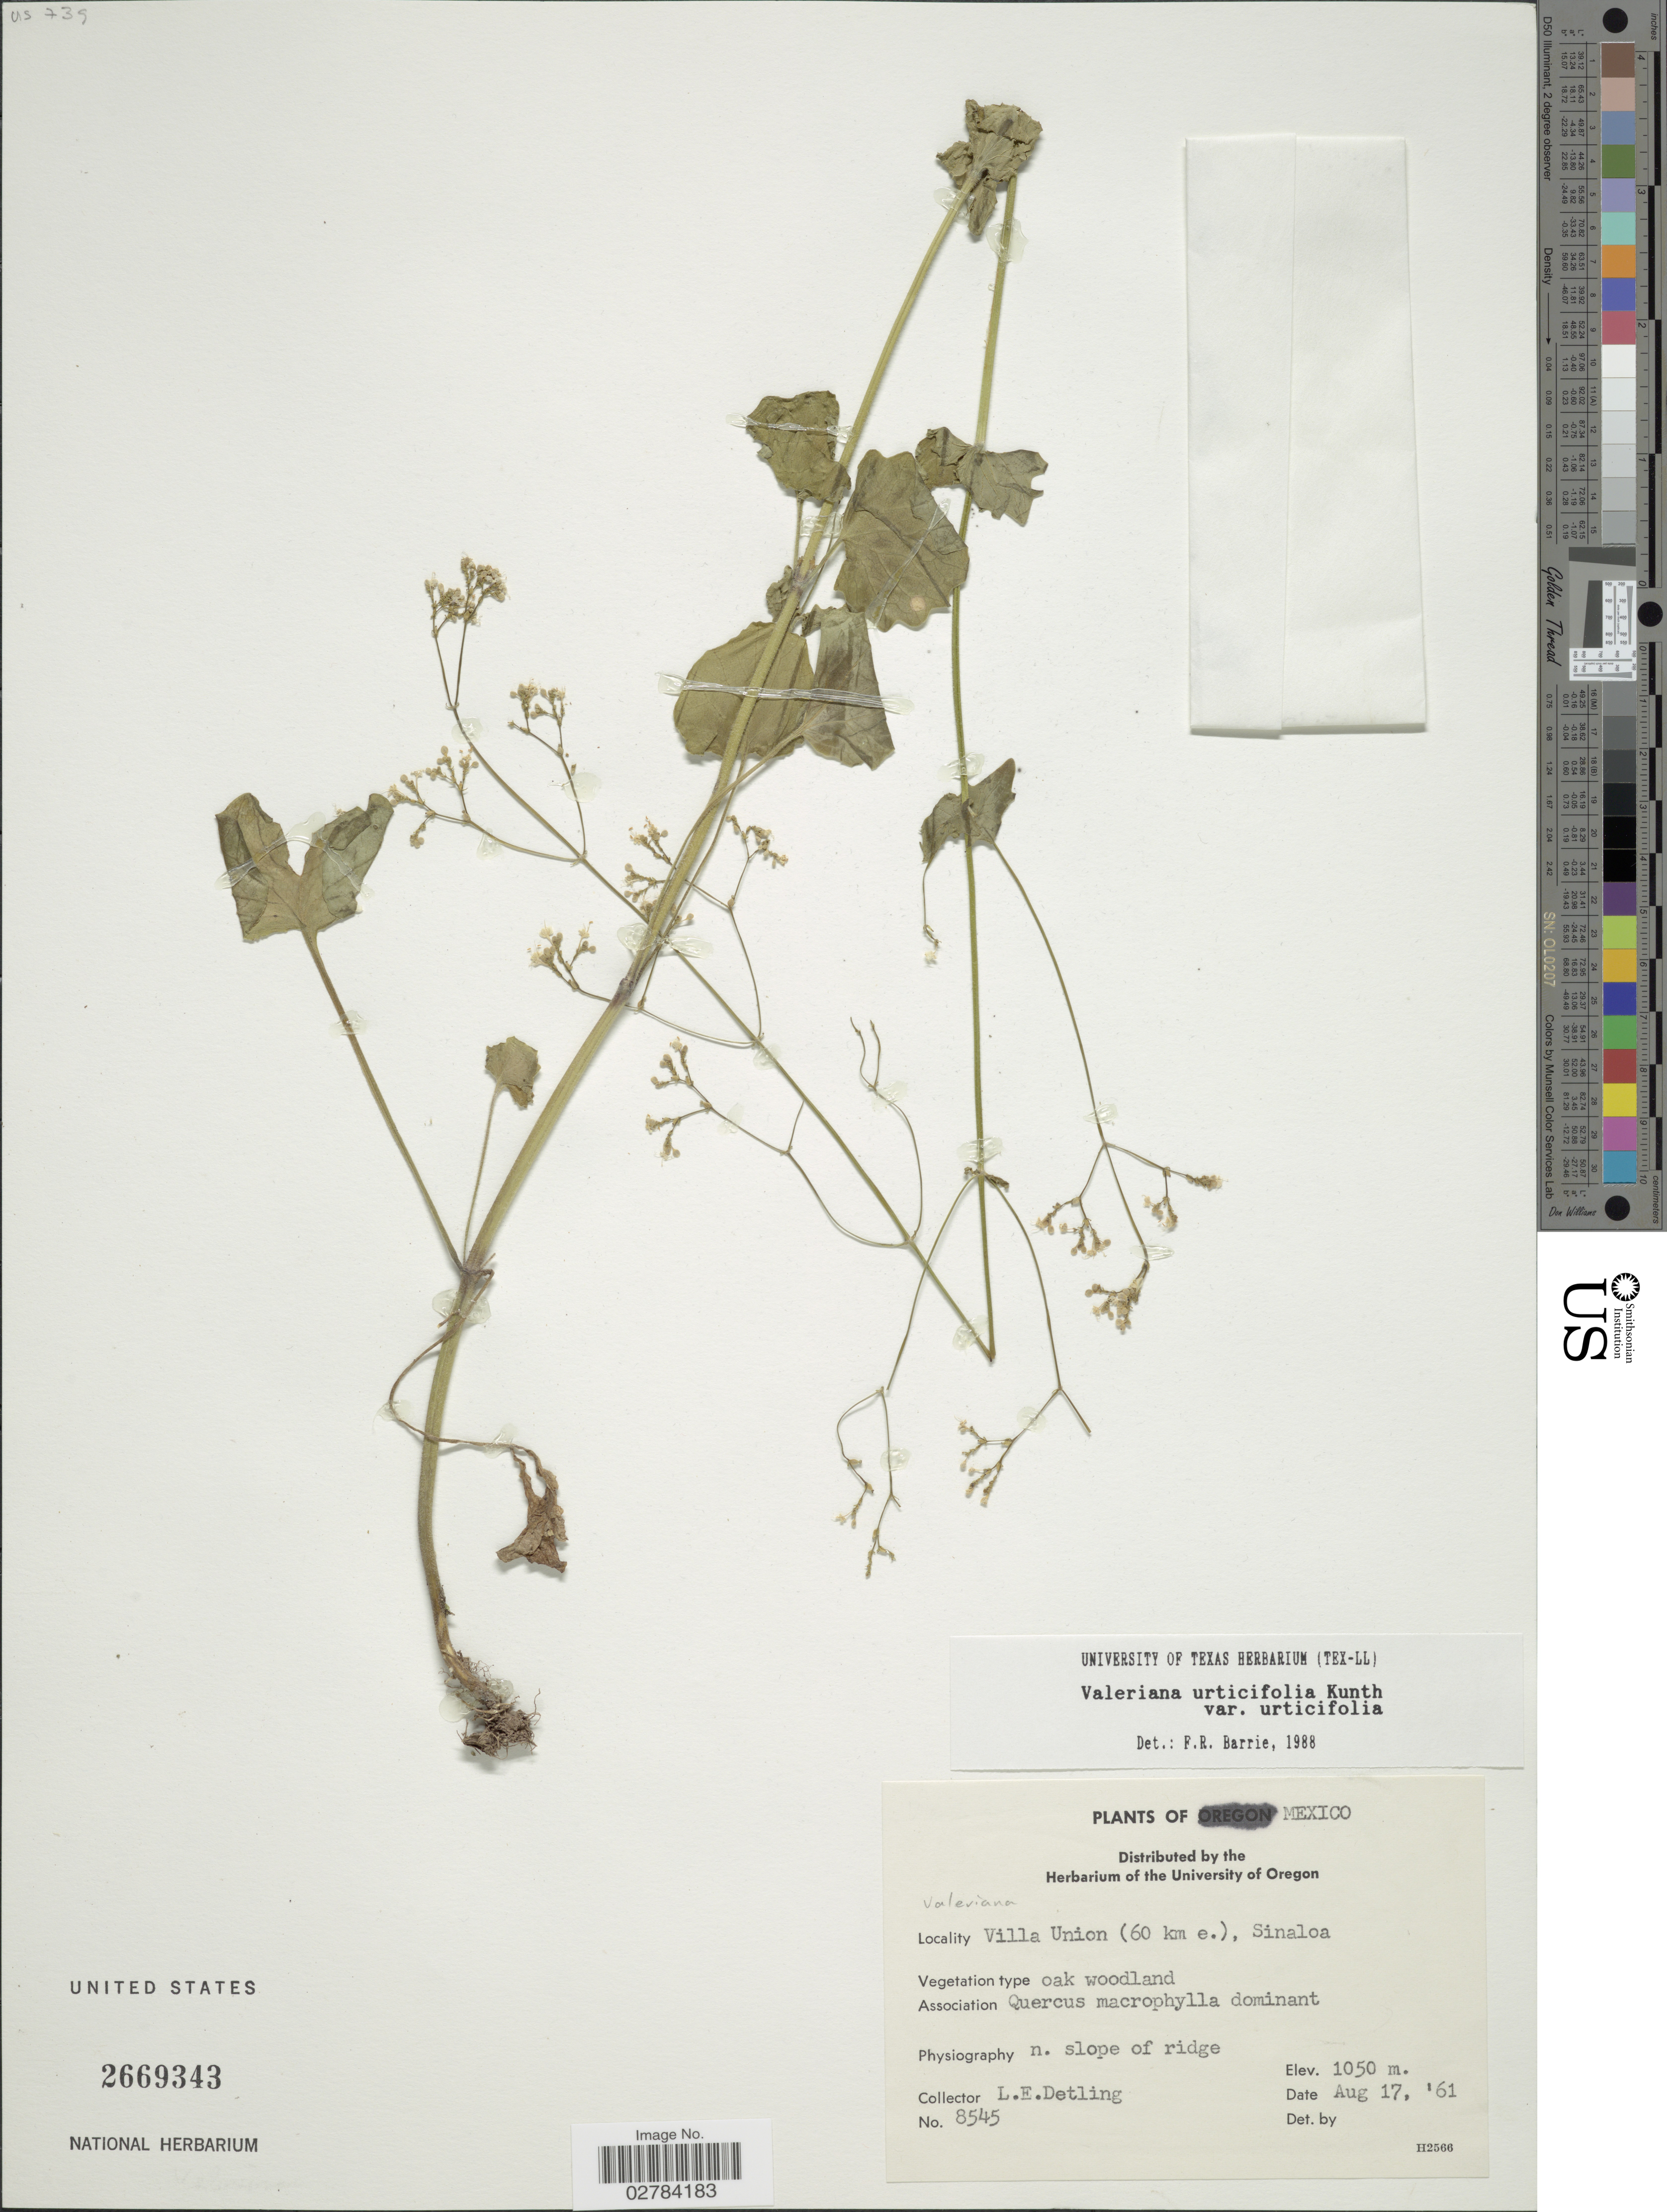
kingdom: Plantae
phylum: Tracheophyta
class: Magnoliopsida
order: Dipsacales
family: Caprifoliaceae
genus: Valeriana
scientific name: Valeriana urticifolia var. urticifolia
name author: Kunth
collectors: L. E. Detling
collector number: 8545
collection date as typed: Transcribed d/m/y: 17/9/61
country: Mexico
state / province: Sinaloa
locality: Villa Union (60 km e.), n. slope of ridge.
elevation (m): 1050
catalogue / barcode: US 2669343